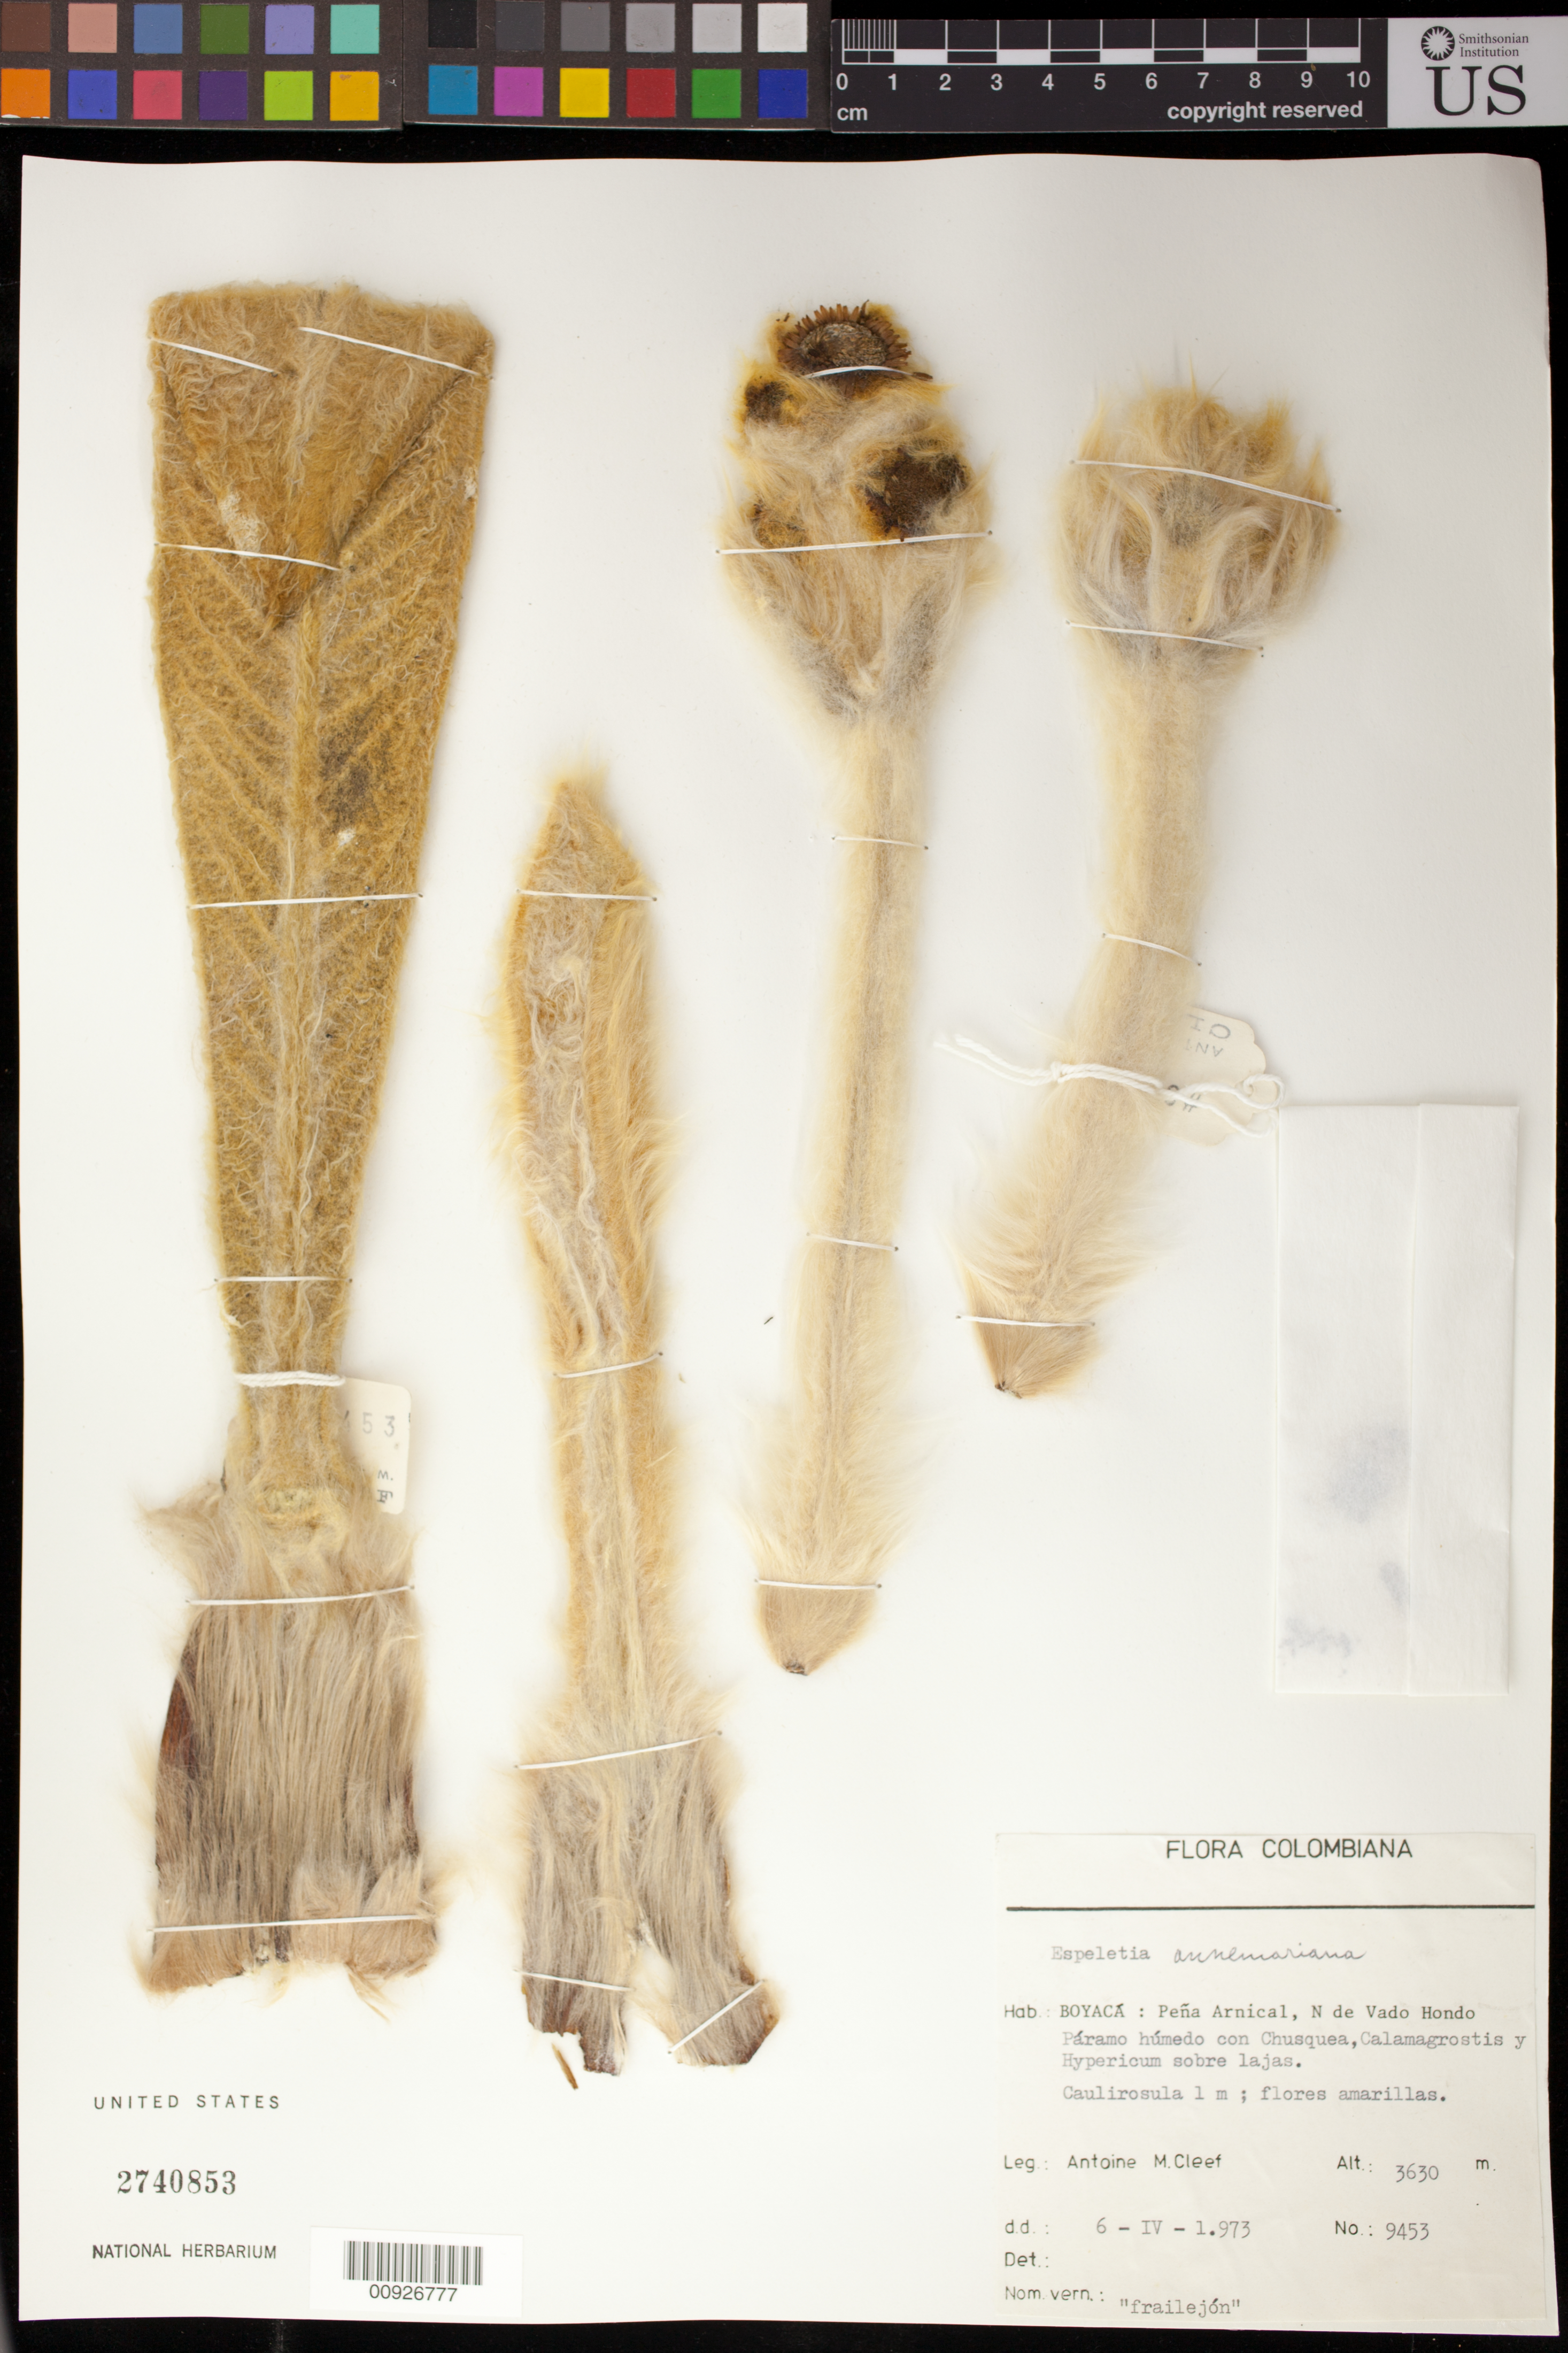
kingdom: Plantae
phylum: Tracheophyta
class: Magnoliopsida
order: Asterales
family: Asteraceae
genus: Espeletia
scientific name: Espeletia annemariana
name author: Cuatrec.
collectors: A. M. Cleef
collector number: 9453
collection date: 1973-04-06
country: Colombia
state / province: Boyacá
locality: Peña Arnical, N de Vado Hondo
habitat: Páramo húmedo con Chusquea, Calamagostris y hypericum sobre lajas.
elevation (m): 3630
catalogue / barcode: US 2740853